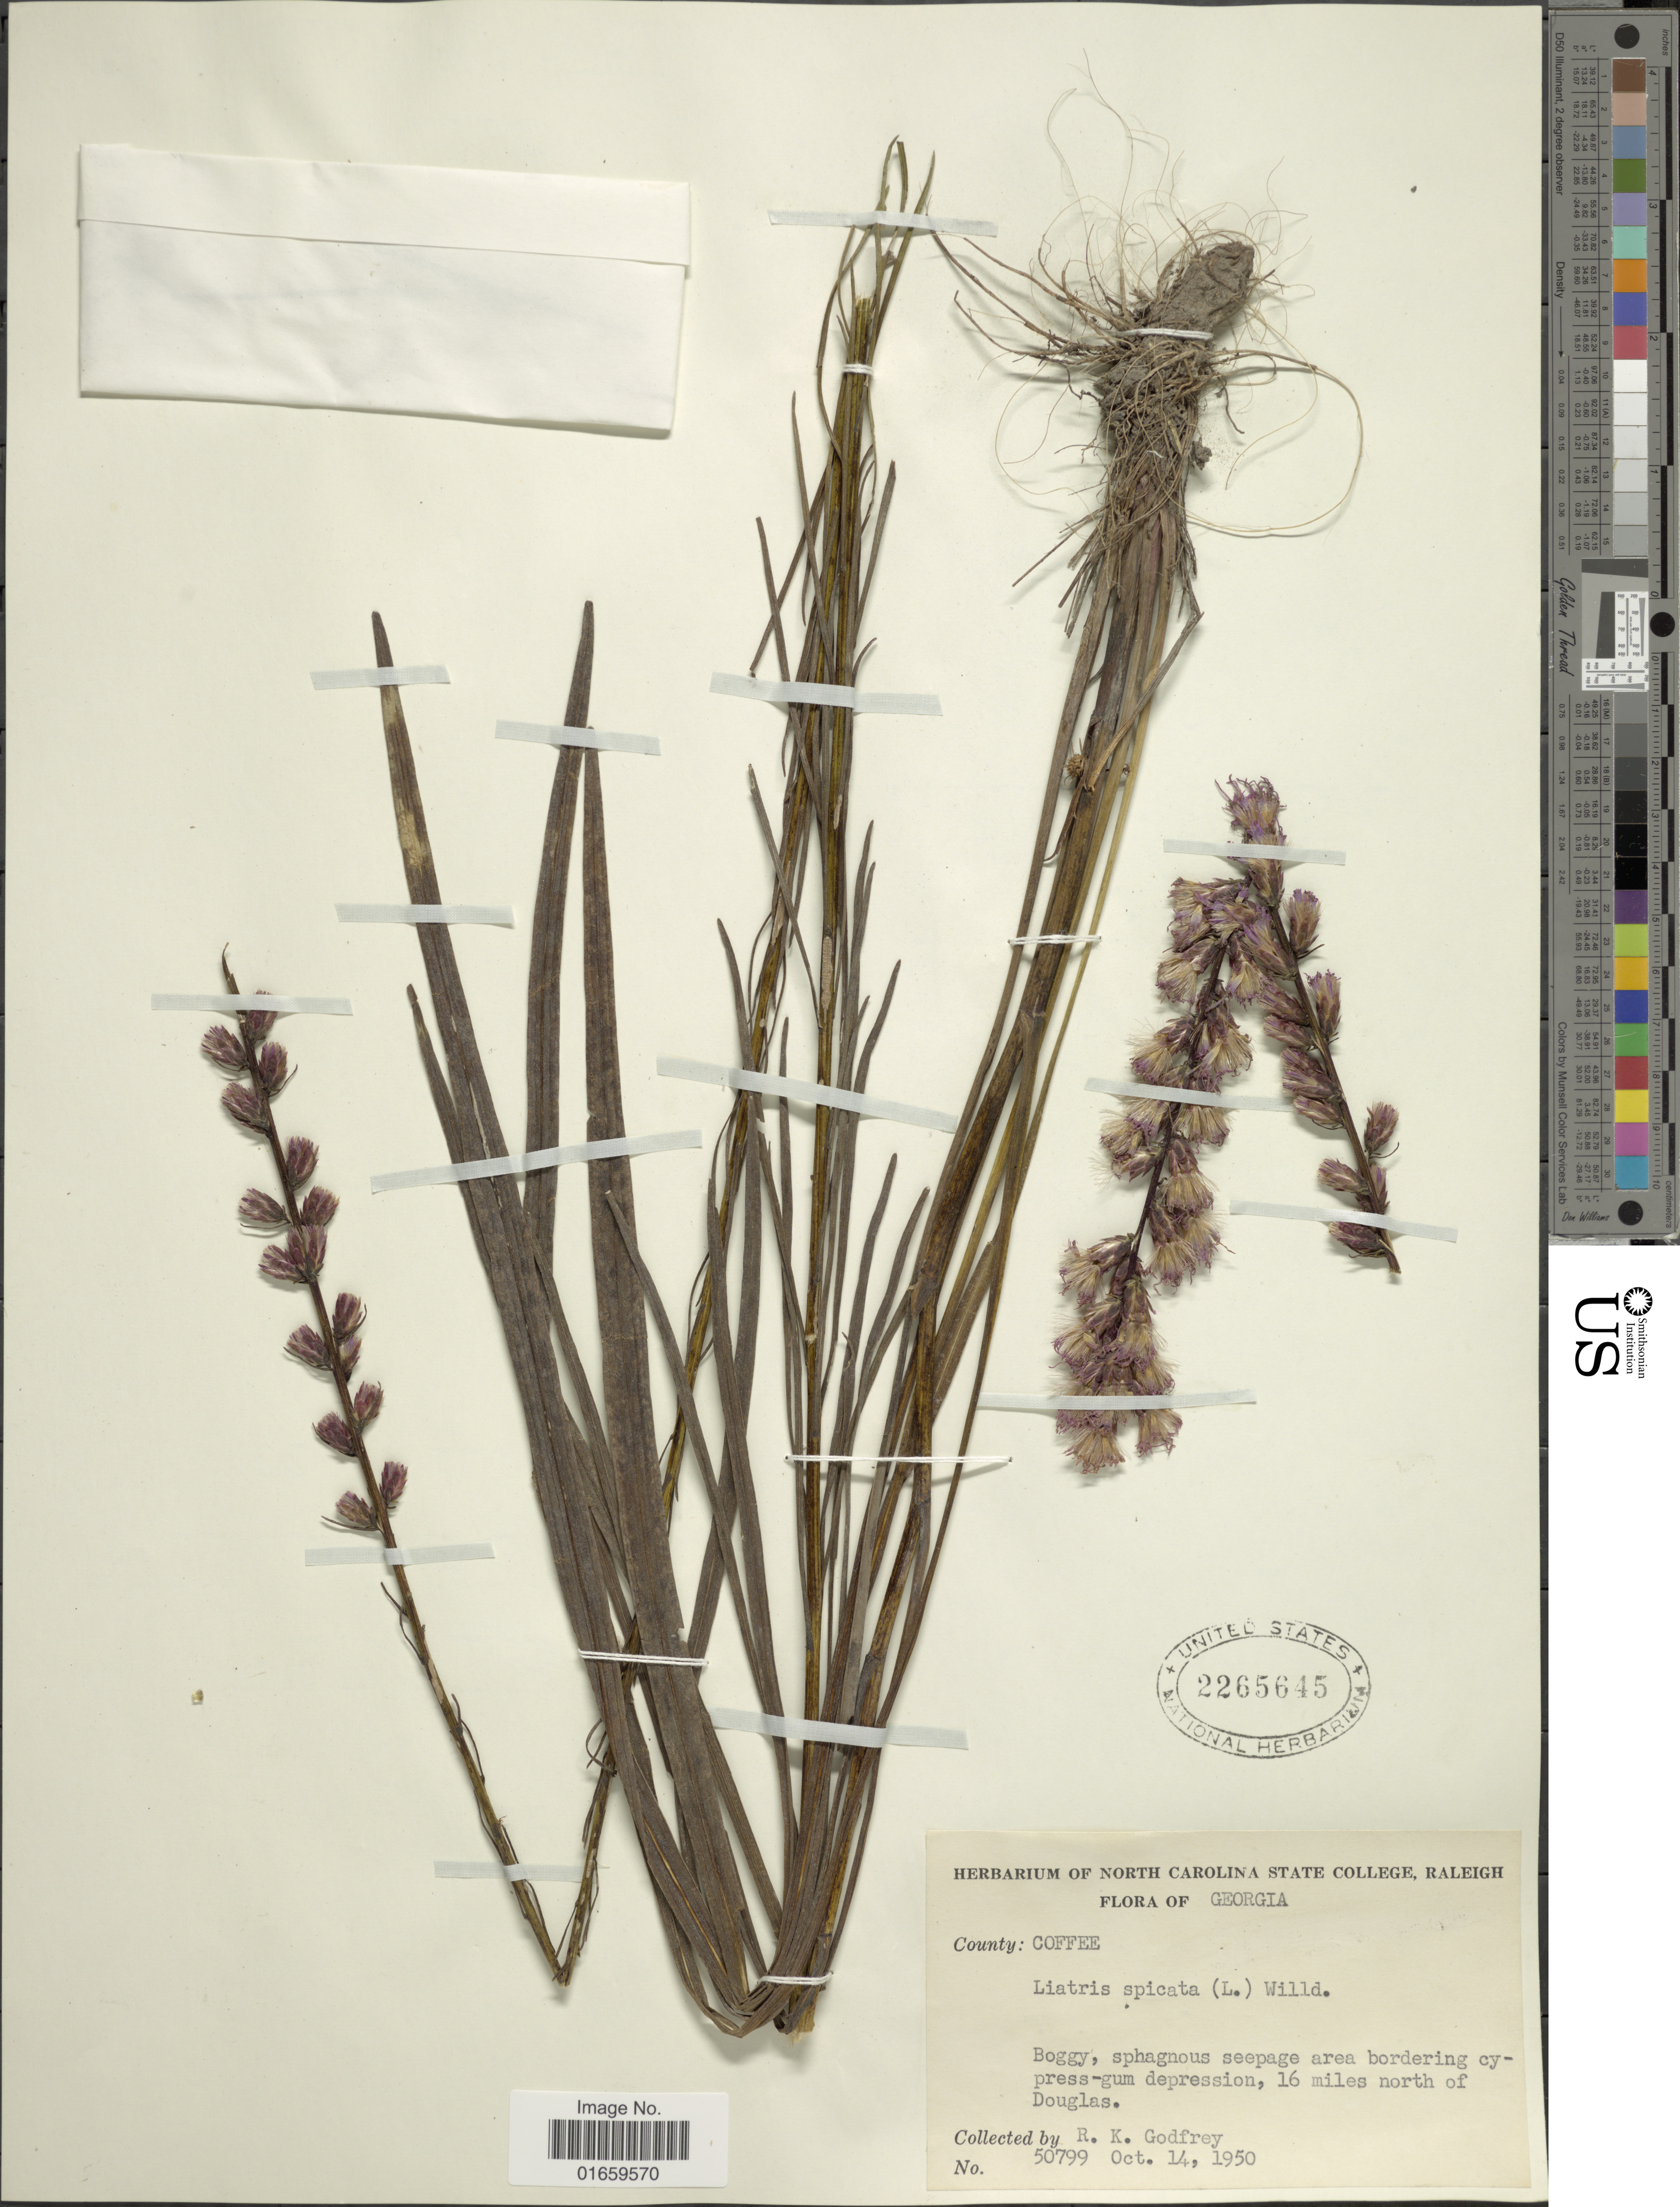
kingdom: Plantae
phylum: Tracheophyta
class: Magnoliopsida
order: Asterales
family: Asteraceae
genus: Liatris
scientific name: Liatris spicata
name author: (L.) Willd.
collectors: R. K. Godfrey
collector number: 50799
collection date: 1950-10-14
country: United States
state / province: Georgia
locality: County: Coffee, 16 miles north of Douglas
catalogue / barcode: US 2265645